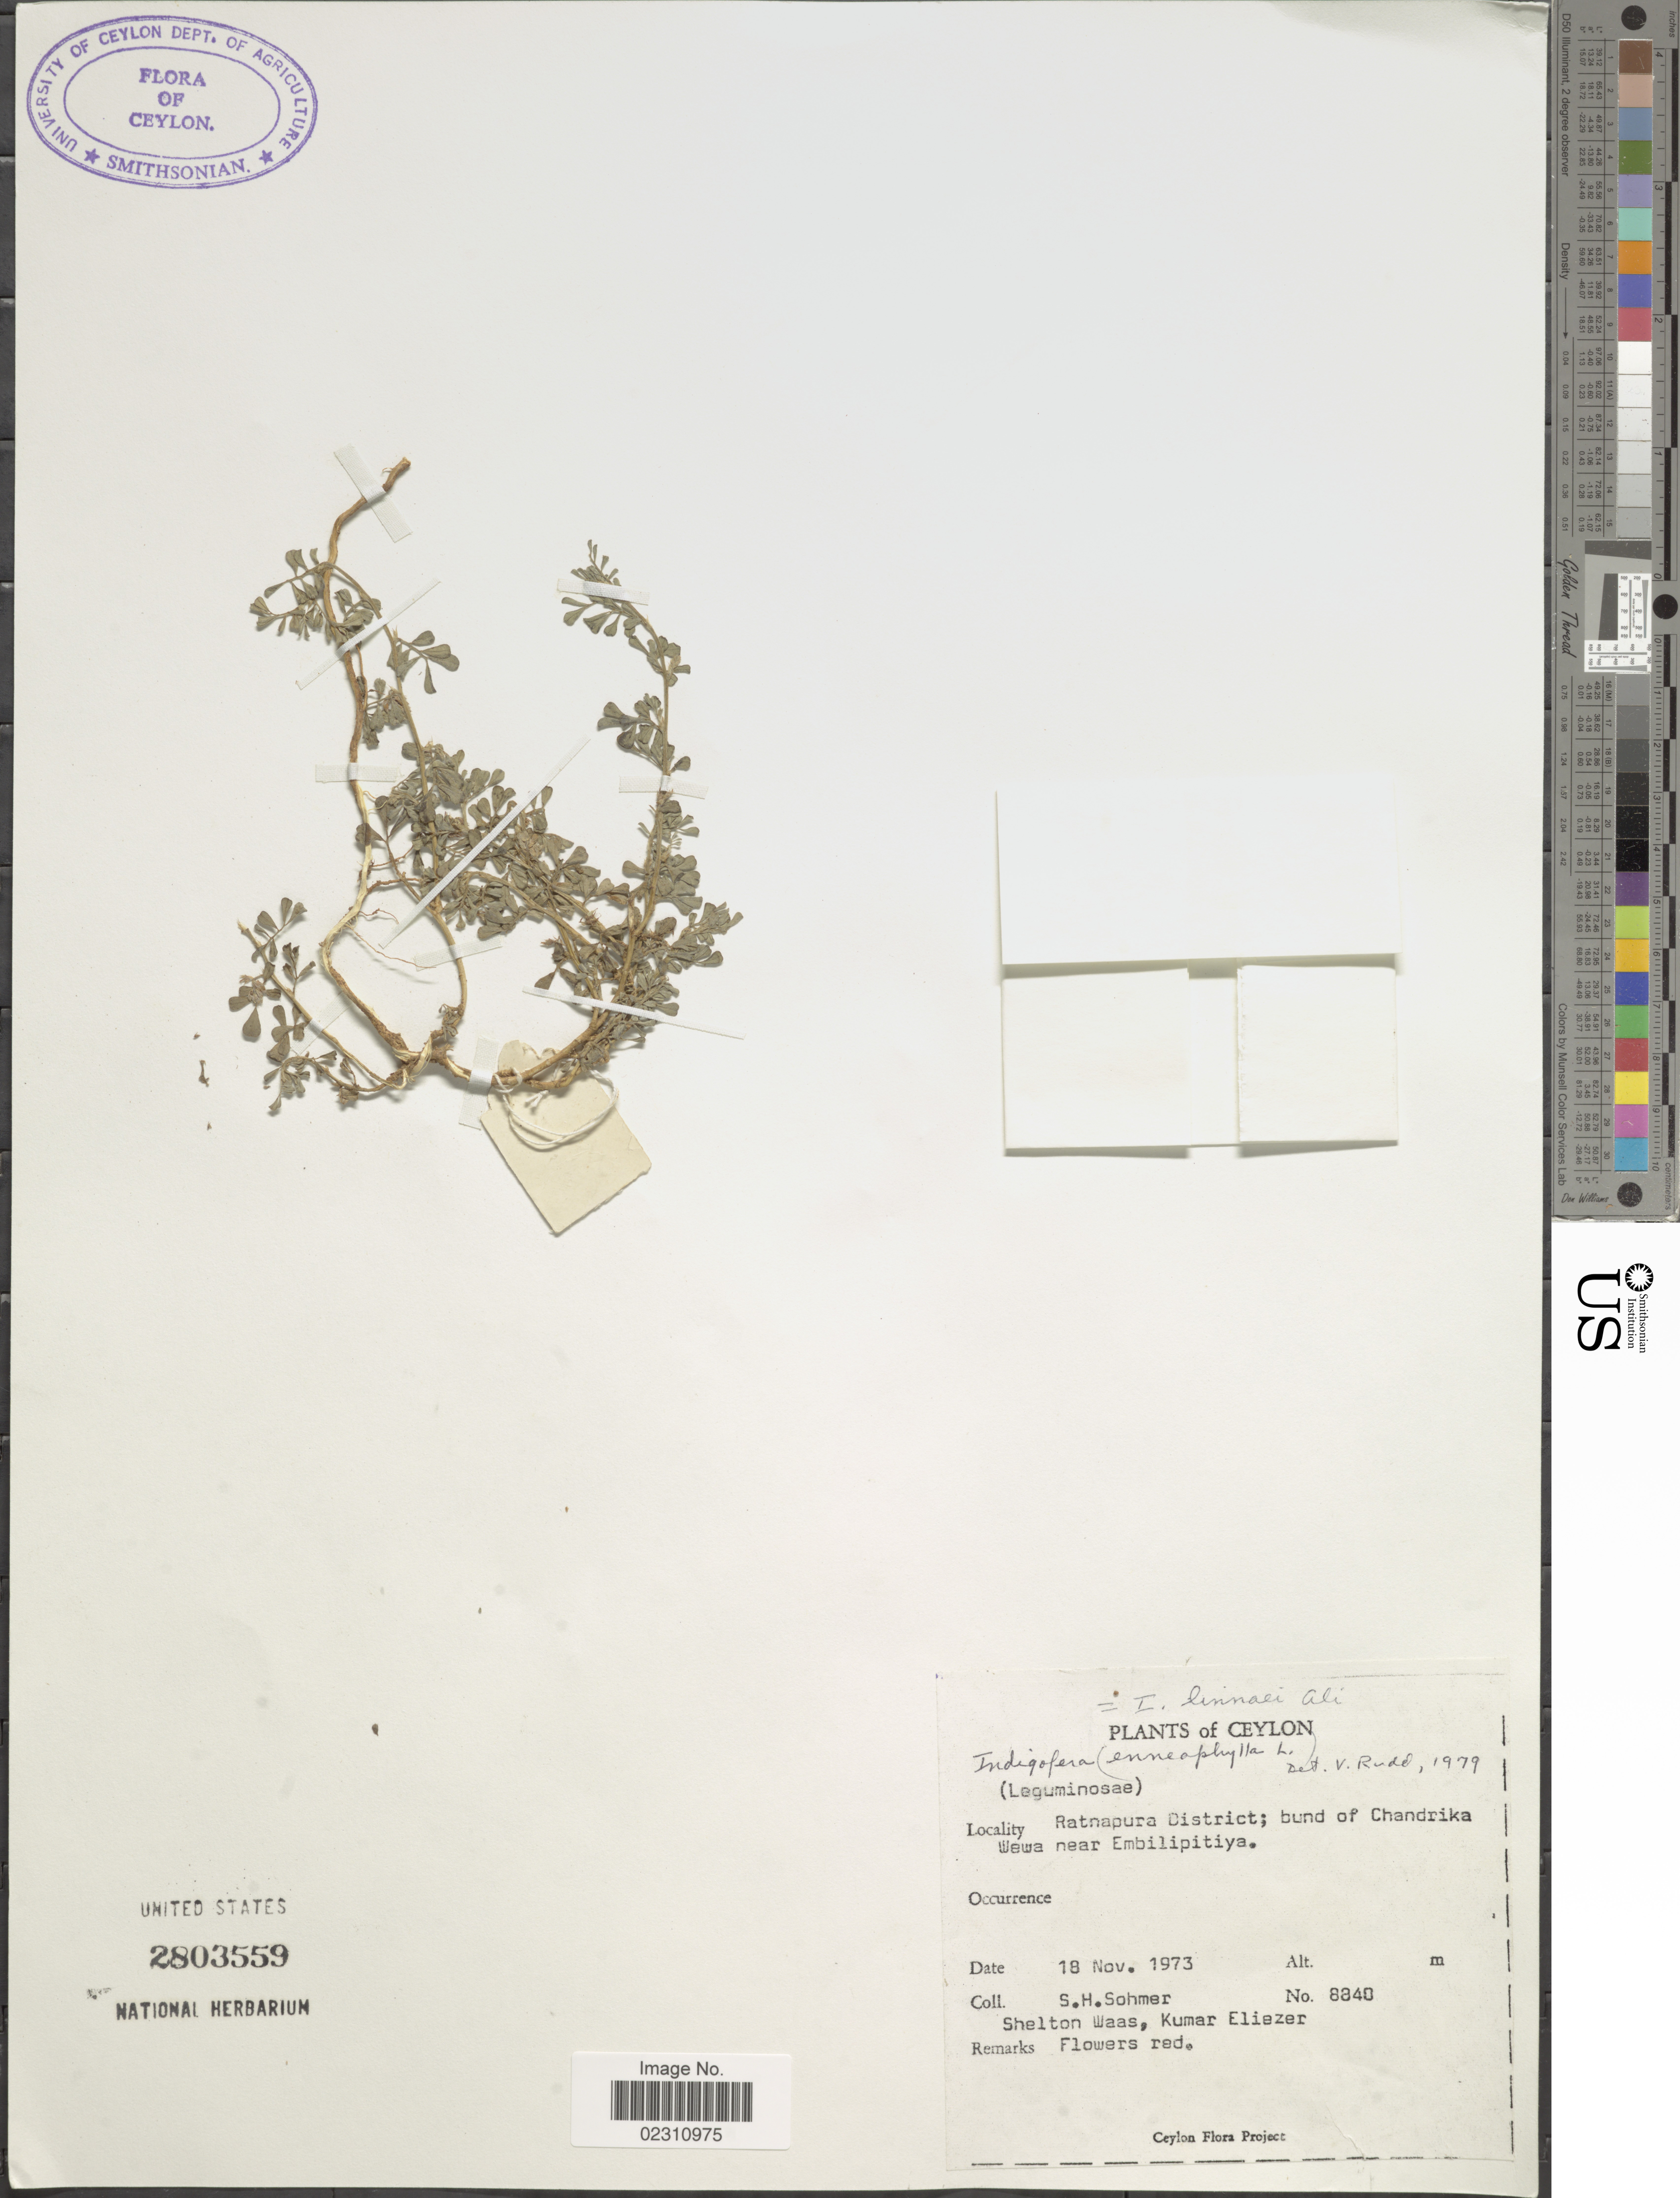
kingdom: Plantae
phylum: Tracheophyta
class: Magnoliopsida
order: Fabales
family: Fabaceae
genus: Indigofera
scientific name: Indigofera linnaei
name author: Ali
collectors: S. H. Sohmer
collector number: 8840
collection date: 1973-11-18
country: Sri Lanka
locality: Ceylon, Ratnapura District, bund of Chandrika Wewa near Embilipitiya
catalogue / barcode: US 2803559